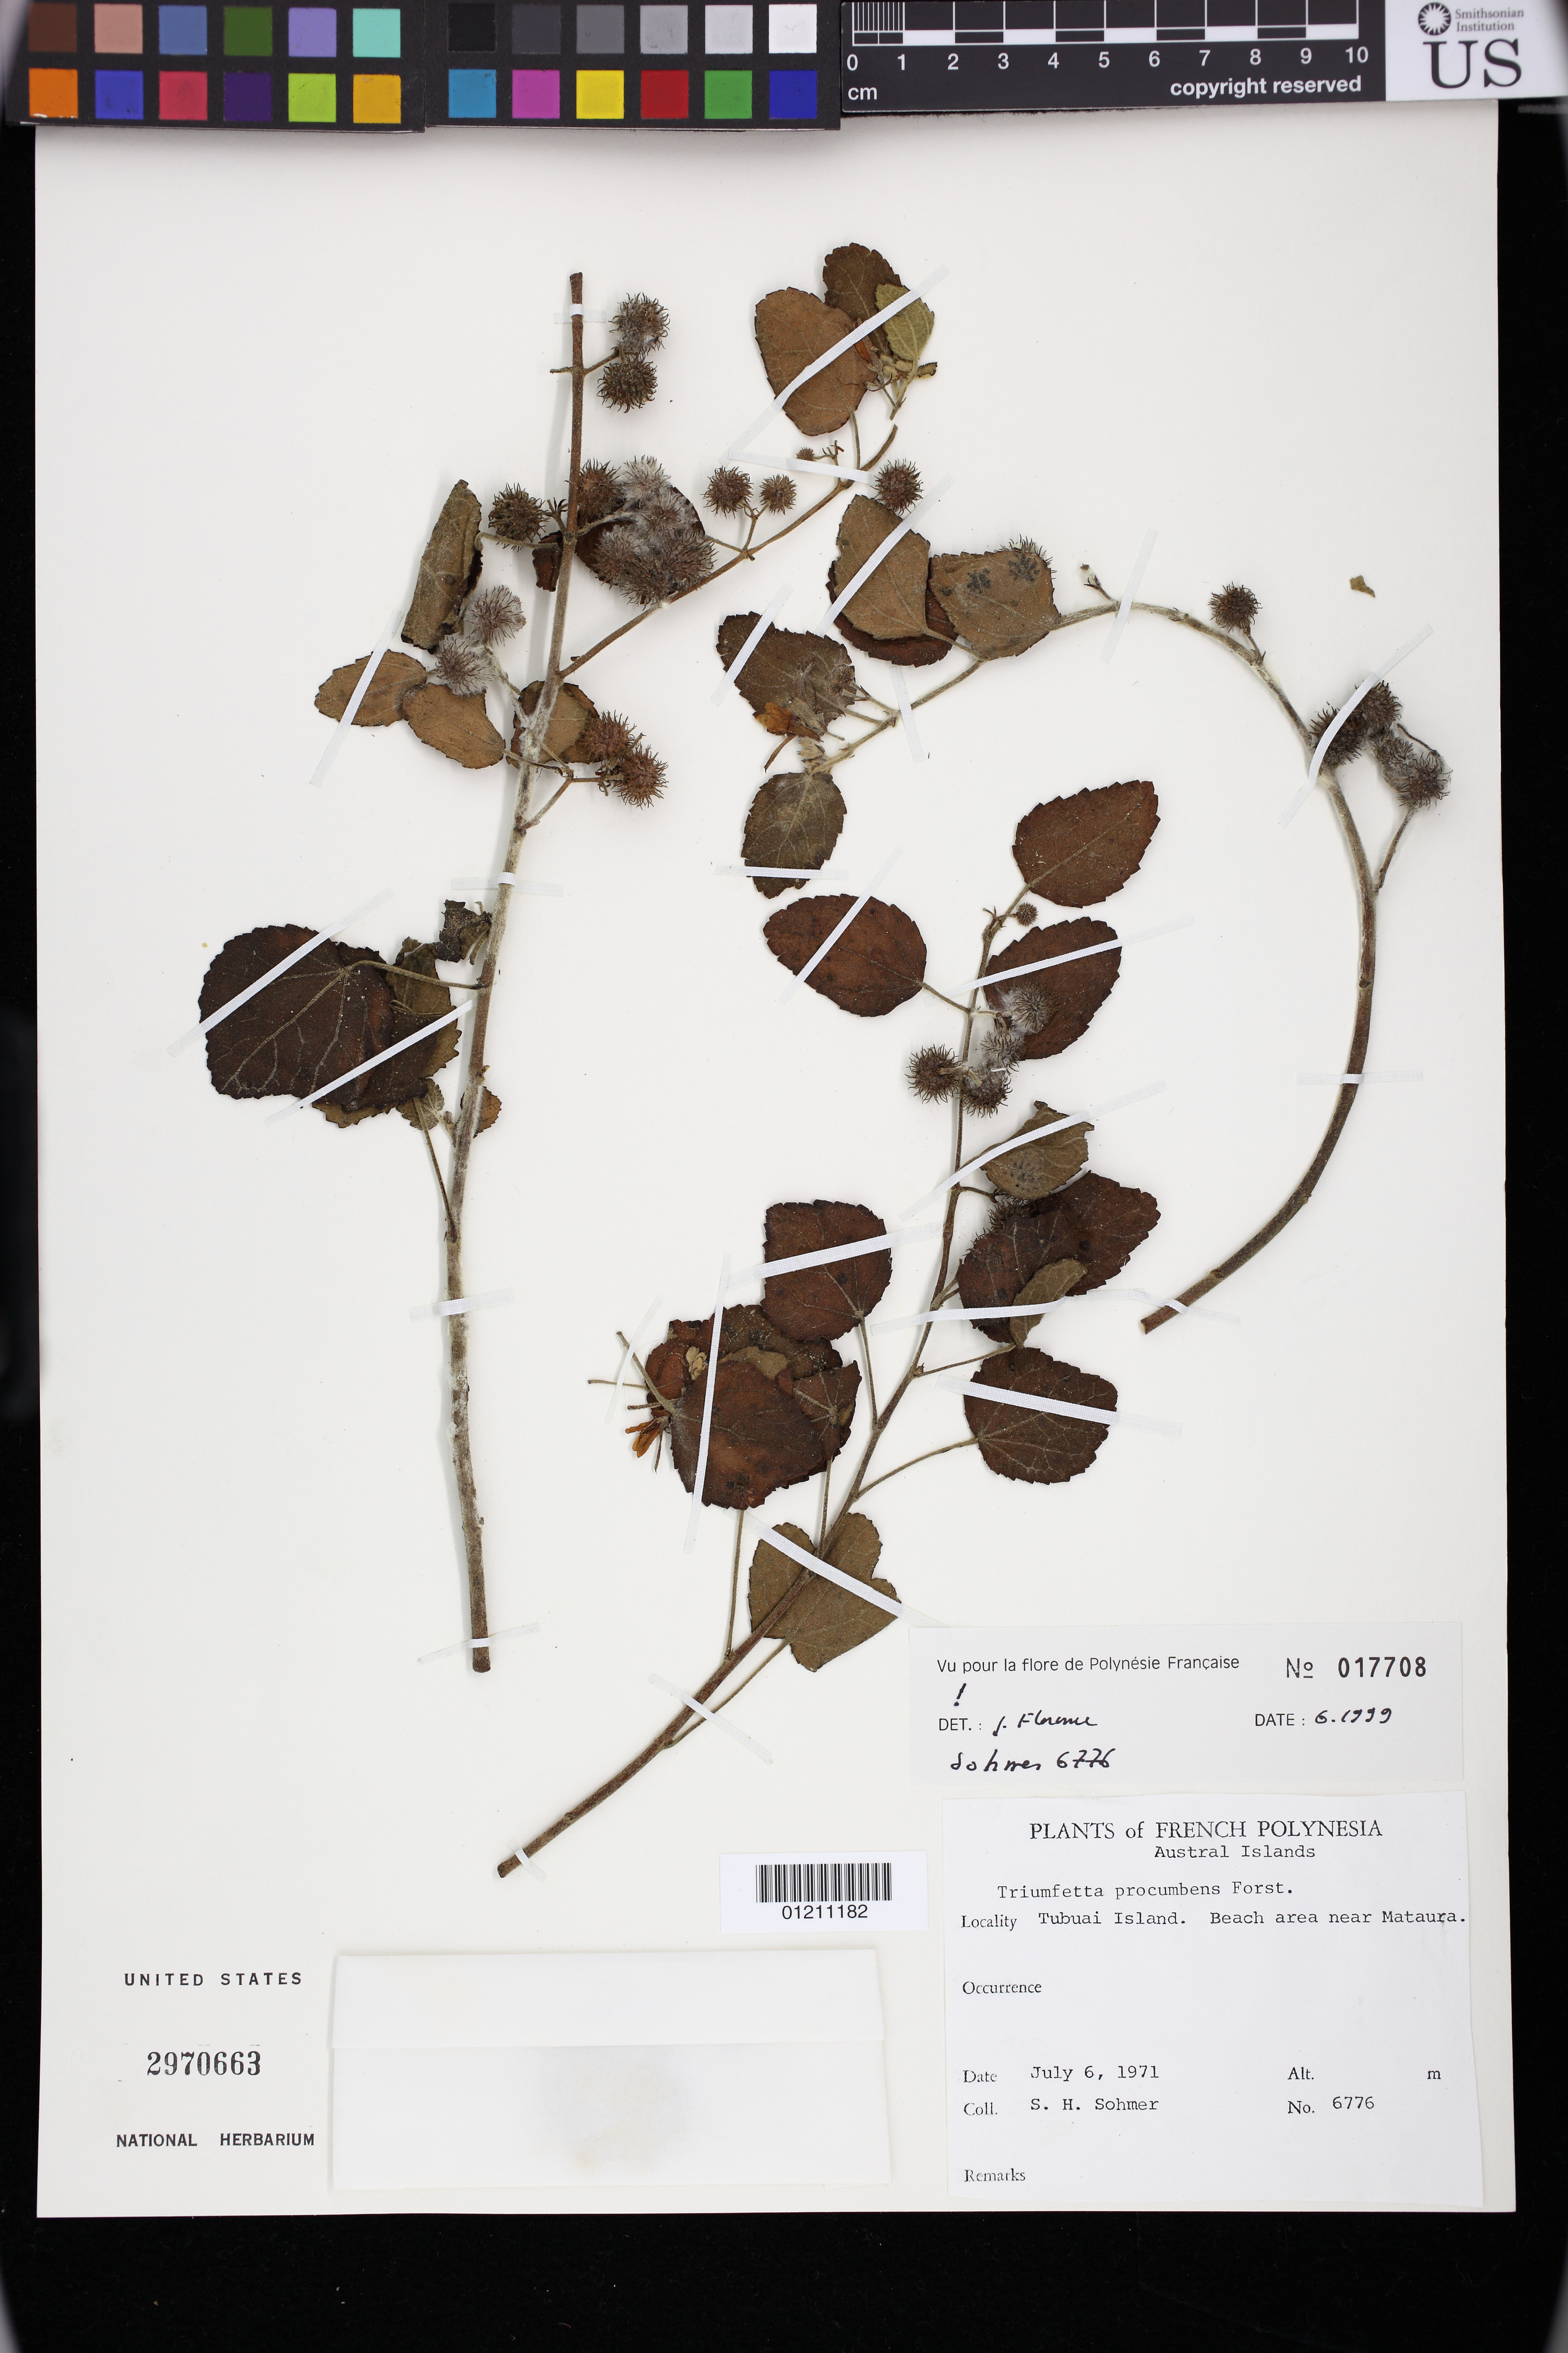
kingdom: Plantae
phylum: Tracheophyta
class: Magnoliopsida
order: Malvales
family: Malvaceae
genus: Triumfetta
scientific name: Triumfetta procumbens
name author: G. Forst.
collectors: S. H. Sohmer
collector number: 6776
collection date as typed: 07 Jun 1971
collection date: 1971-06-07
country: French Polynesia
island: Tubuai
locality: Austral Islands. Tubuai Island. Beach area near Mataura.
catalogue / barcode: US 2970663